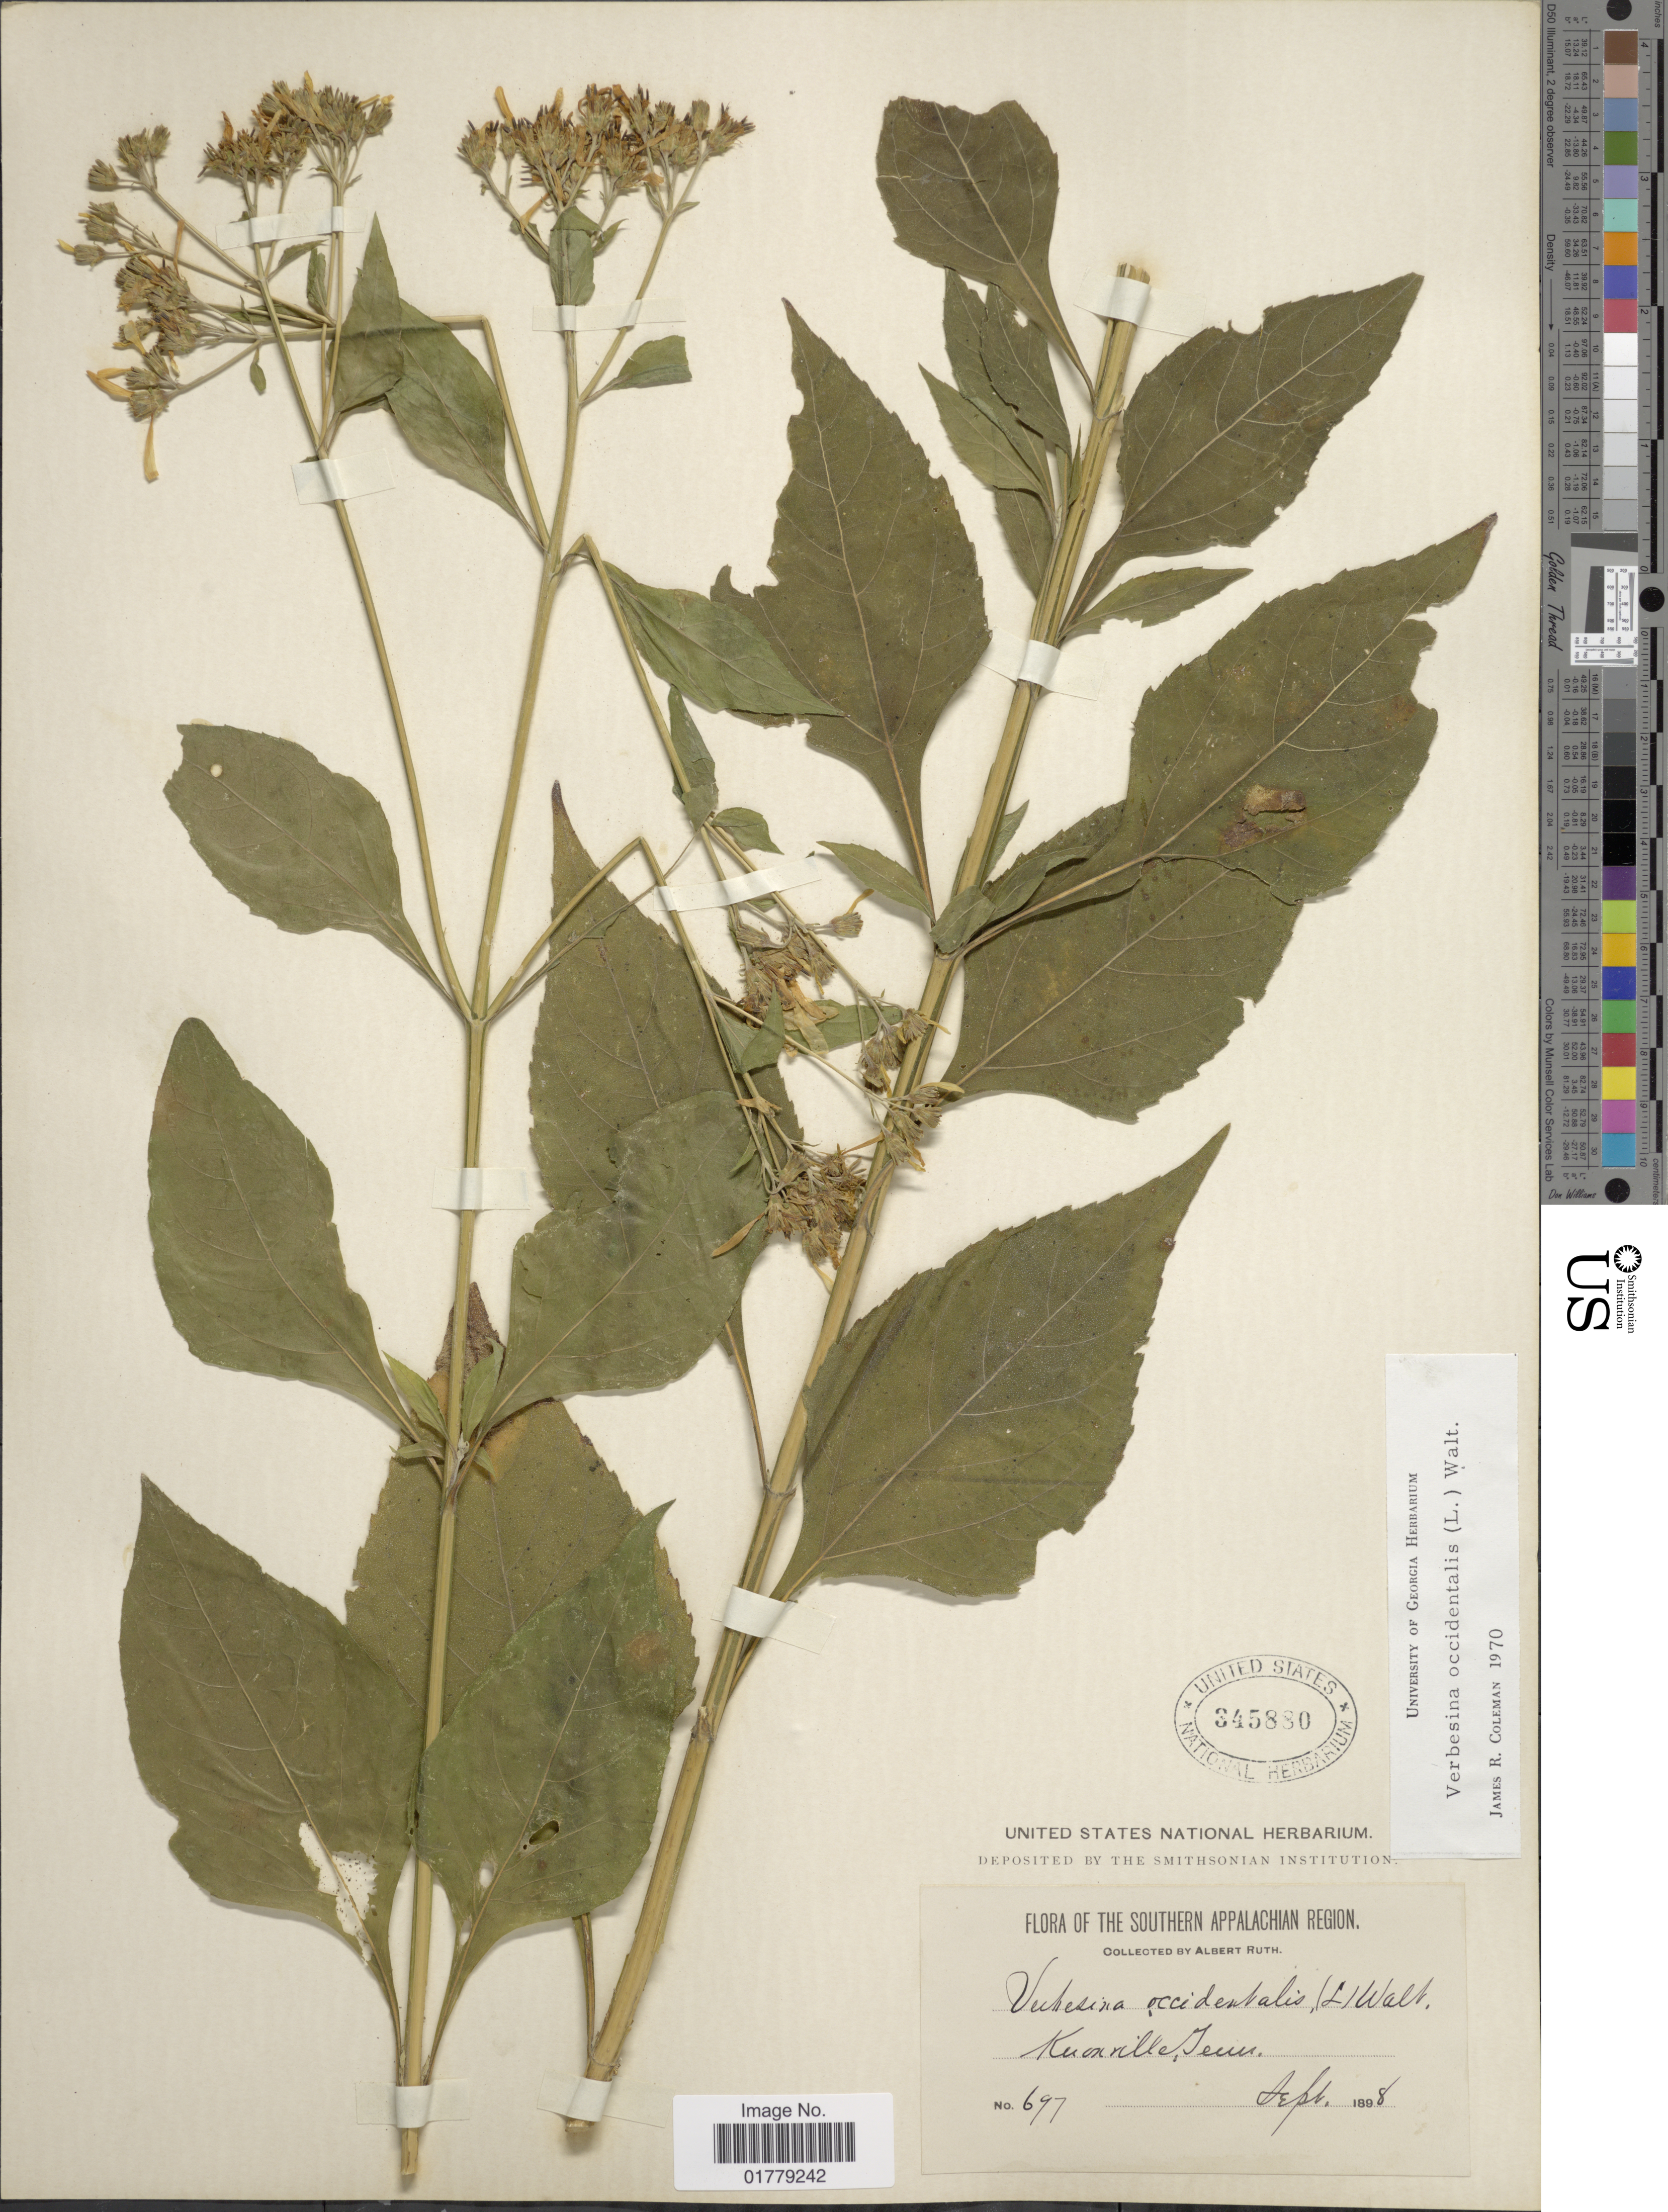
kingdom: Plantae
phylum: Tracheophyta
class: Magnoliopsida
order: Asterales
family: Asteraceae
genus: Verbesina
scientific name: Verbesina occidentalis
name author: (L.) Walter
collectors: A. Ruth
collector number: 697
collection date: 1898-09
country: United States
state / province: Tennessee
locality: Southern Appalachian Region. Knoxville, Tenn.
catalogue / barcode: US 345880